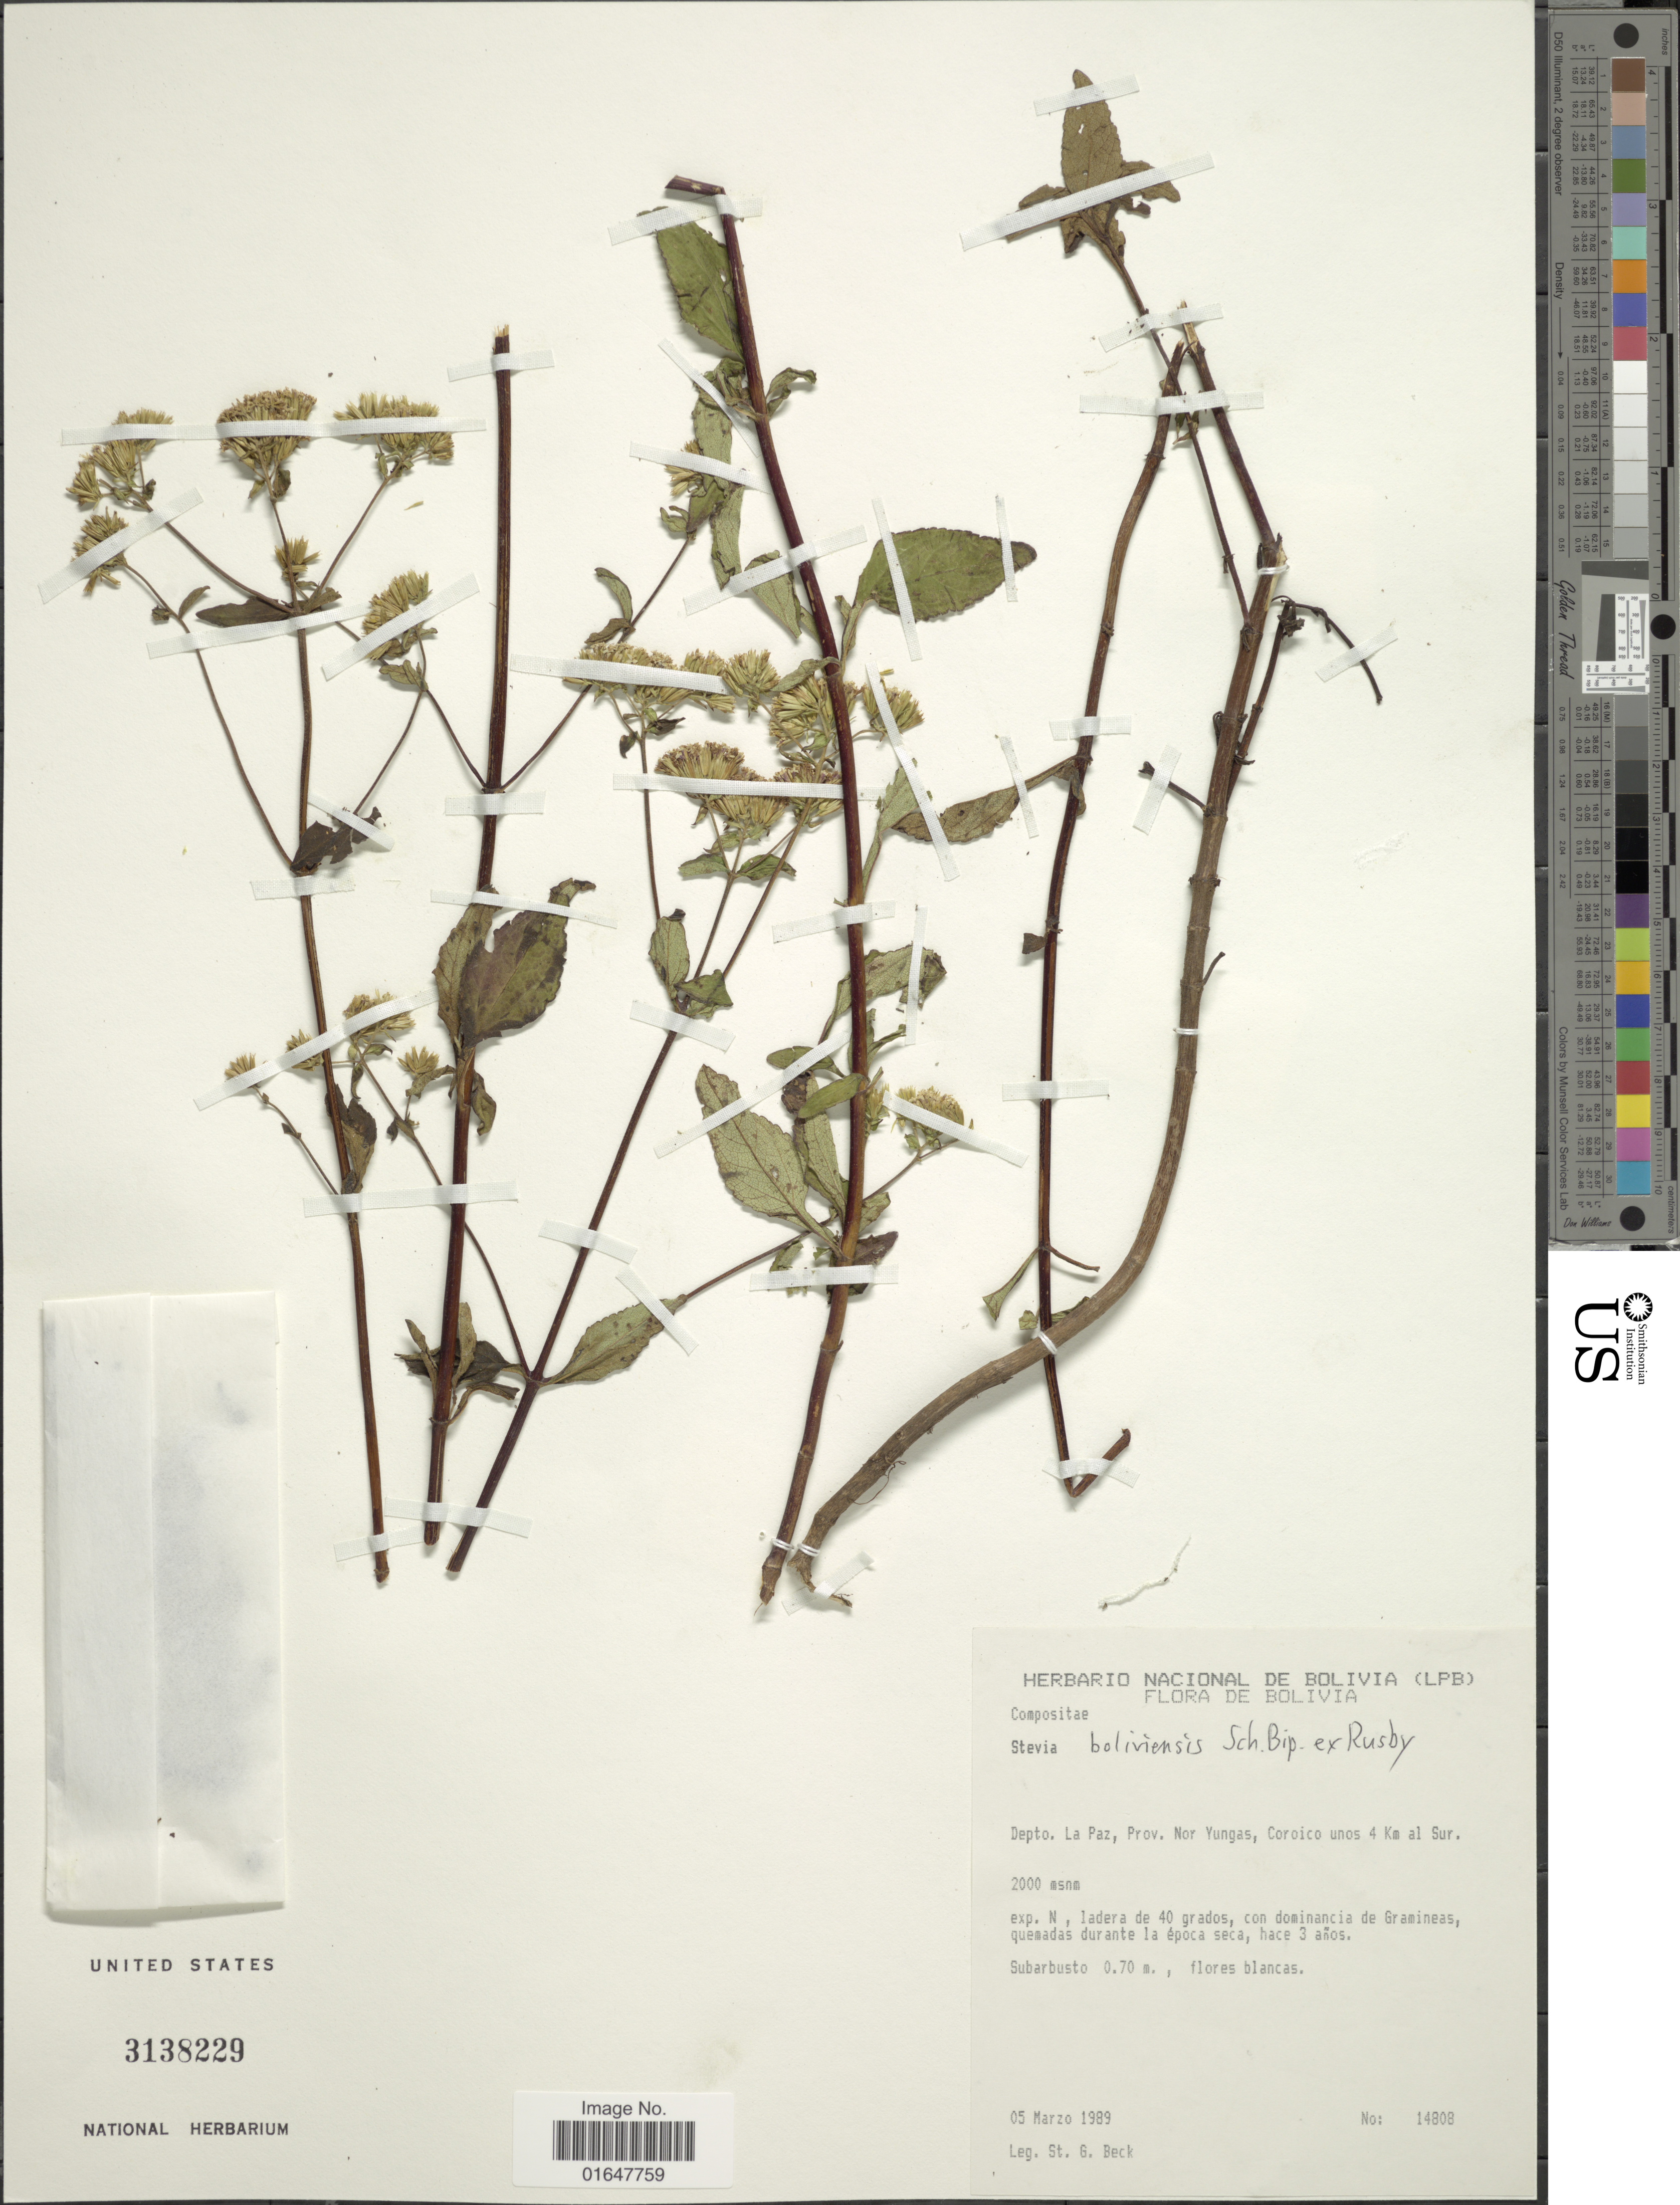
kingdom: Plantae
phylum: Tracheophyta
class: Magnoliopsida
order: Asterales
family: Asteraceae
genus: Stevia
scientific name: Stevia boliviensis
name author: Sch. Bip. ex Rusby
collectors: S. G. Beck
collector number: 14808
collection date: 1989-03-05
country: Bolivia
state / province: La Paz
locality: Prov. Nor Yungas, Coroico unos a 4 km al Sur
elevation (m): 2000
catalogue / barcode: US 3138229